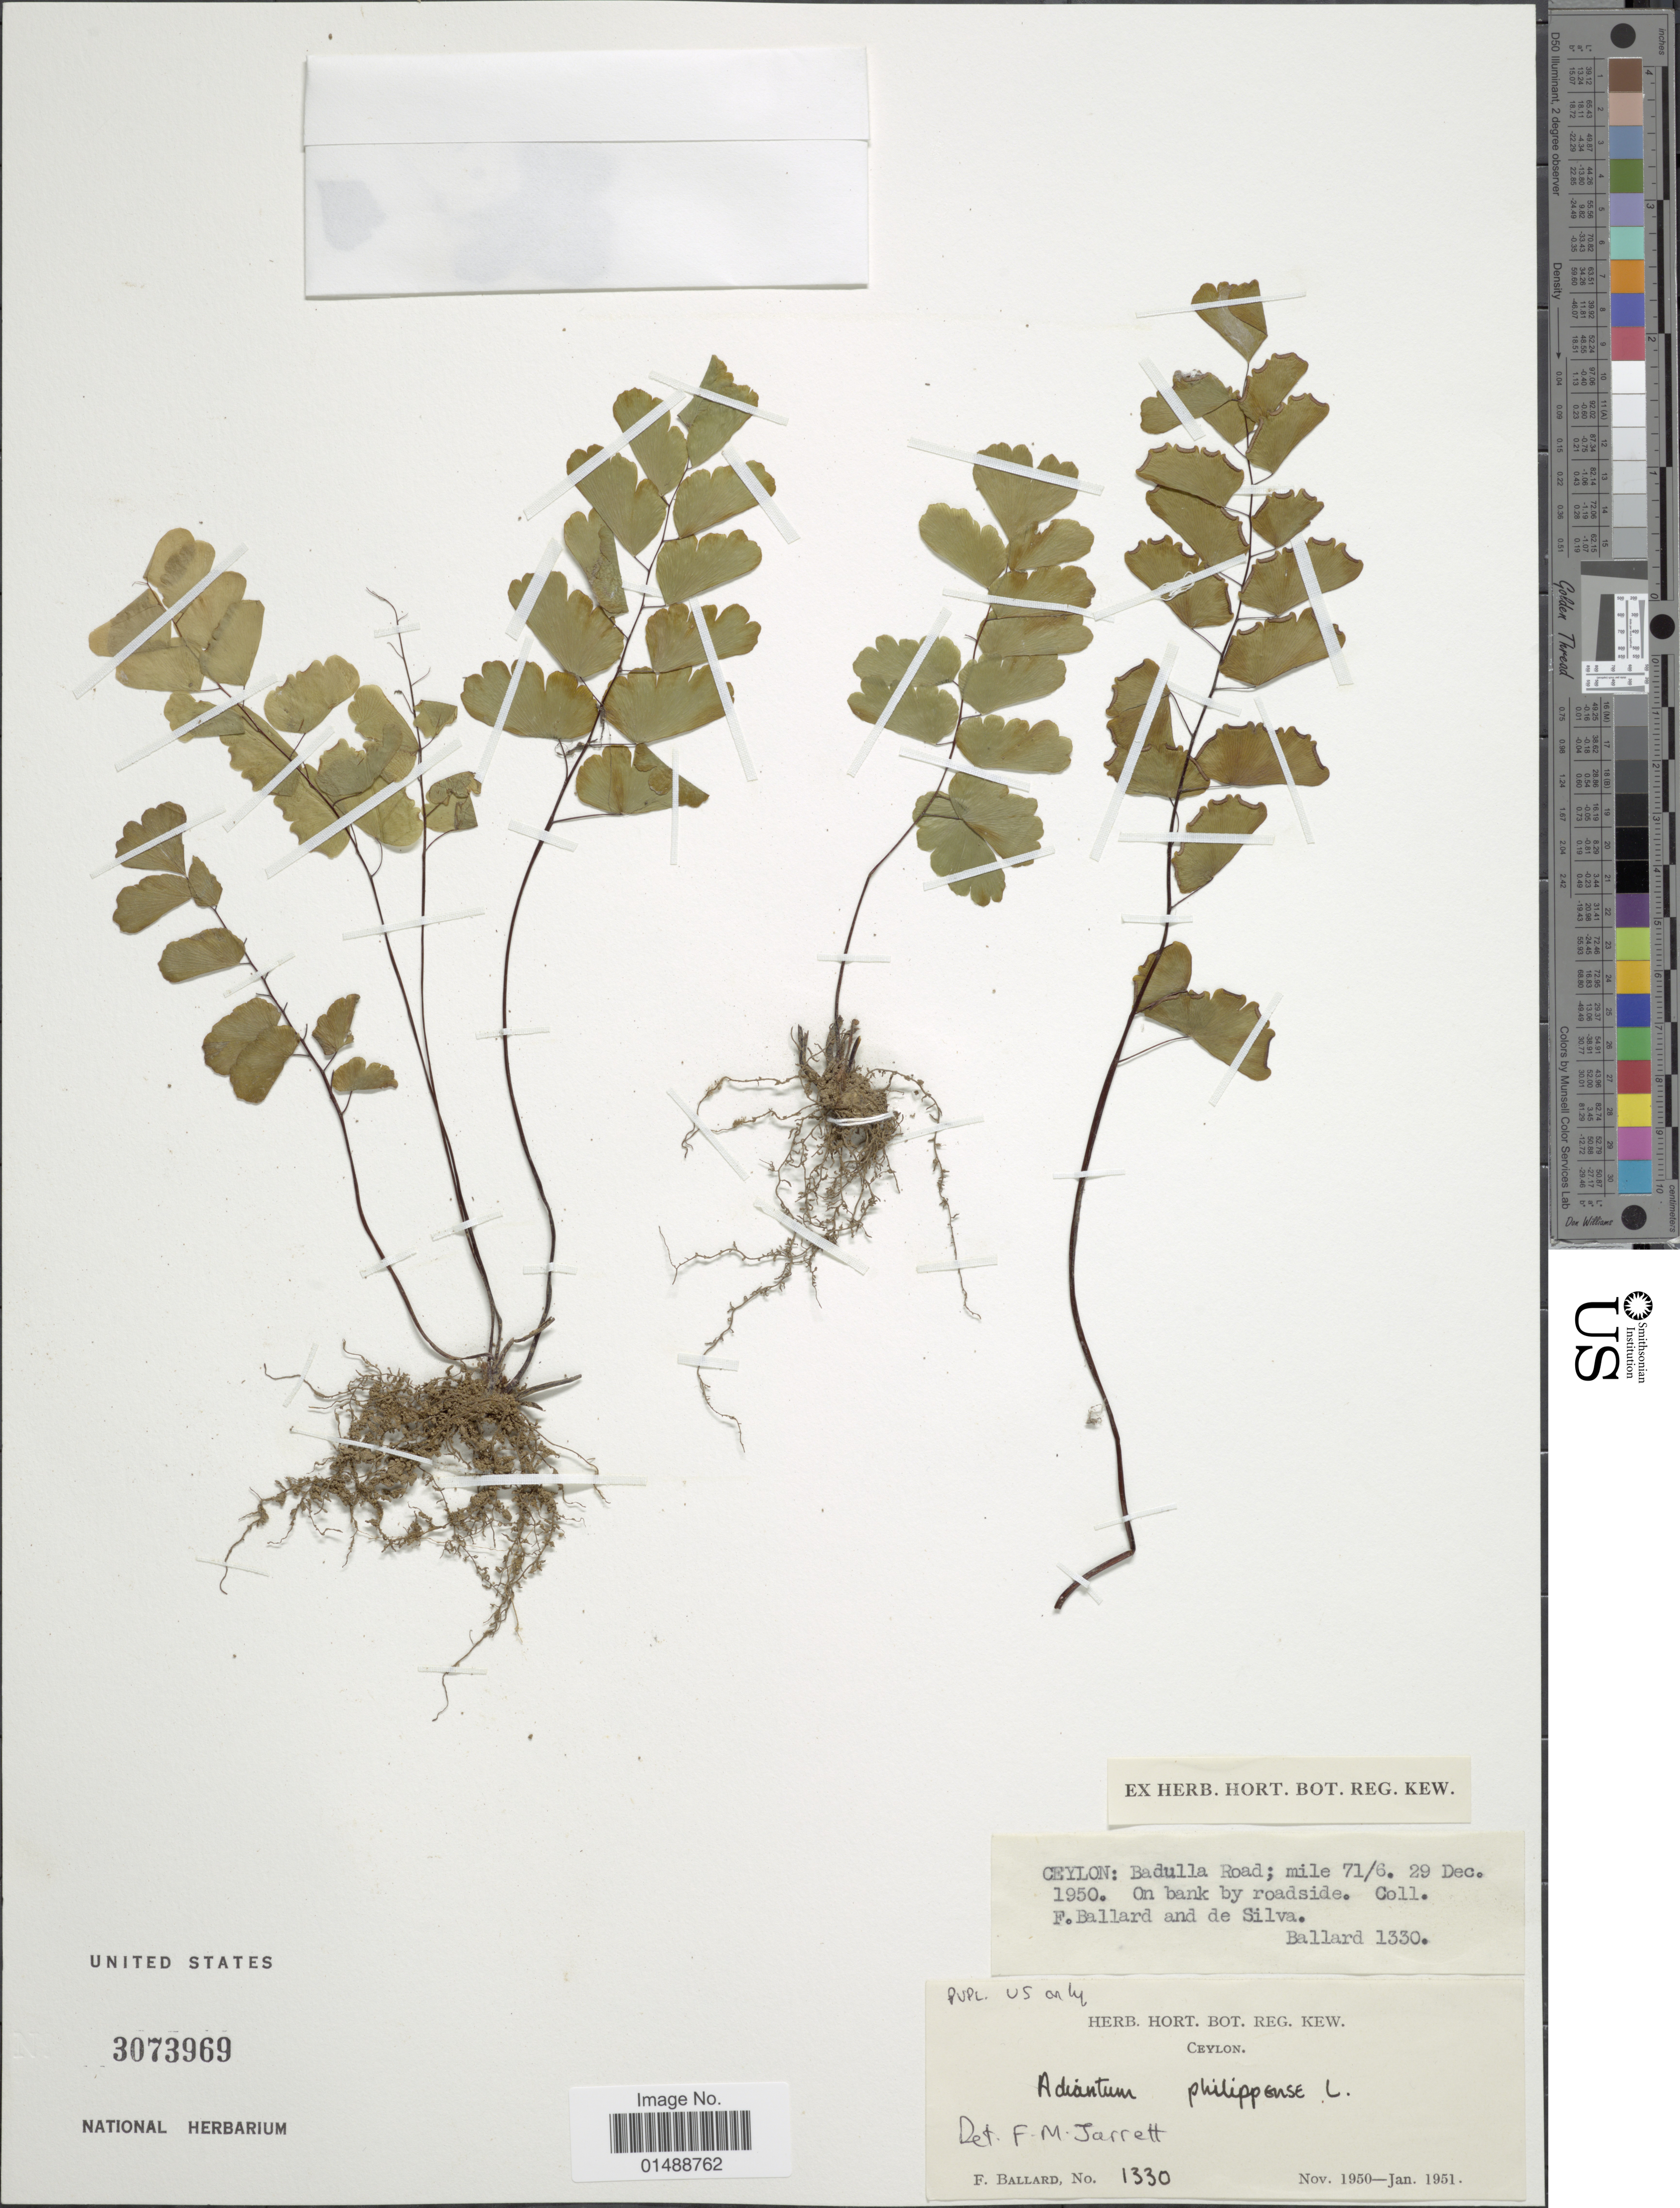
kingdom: Plantae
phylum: Tracheophyta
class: Polypodiopsida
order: Polypodiales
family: Pteridaceae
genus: Adiantum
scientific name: Adiantum philippense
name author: L.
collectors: F. Ballard & De Silva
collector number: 1330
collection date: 1950-12-29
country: Sri Lanka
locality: Ceylon, Badulla Roaad; mile 71/6.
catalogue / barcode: US 3073969